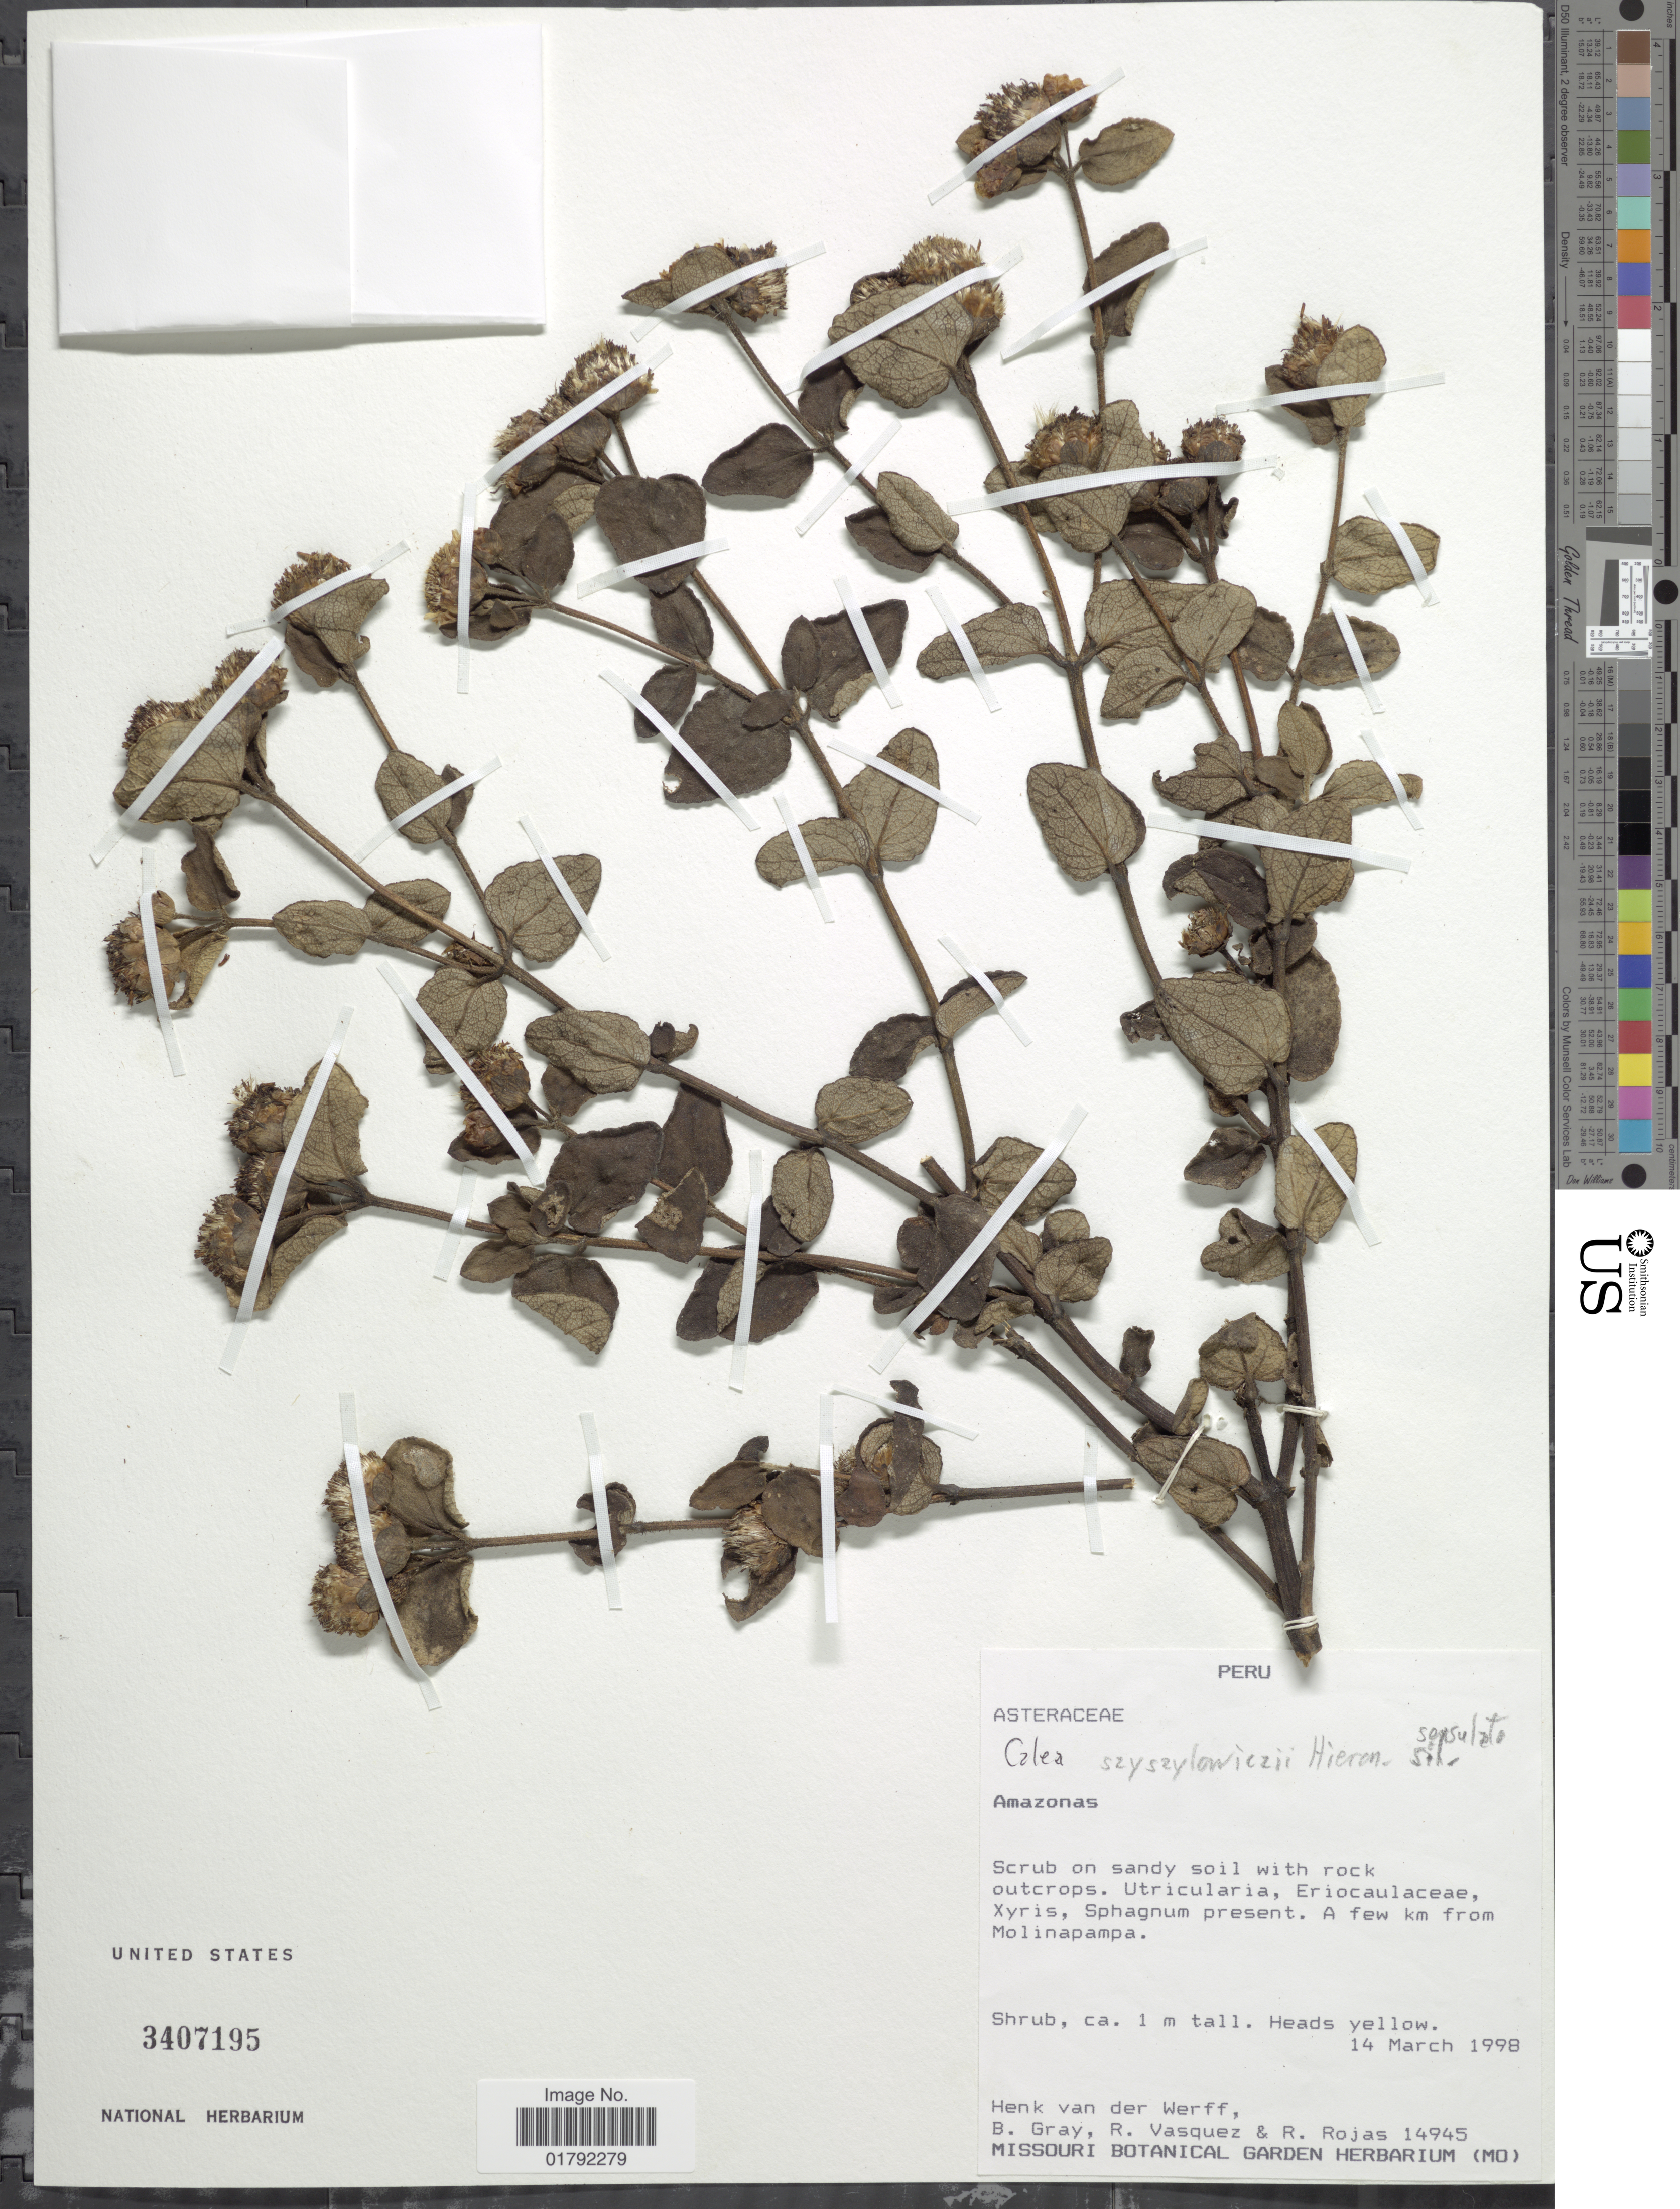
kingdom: Plantae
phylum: Tracheophyta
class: Magnoliopsida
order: Asterales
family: Asteraceae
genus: Calea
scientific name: Calea szyszylowizii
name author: Hieron.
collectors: H. van der Werff, B. Gray, R. Vasquez & R. Rojas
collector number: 14945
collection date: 1998-03-14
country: Peru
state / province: Amazonas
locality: A few km from Molinapampa.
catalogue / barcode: US 3407195